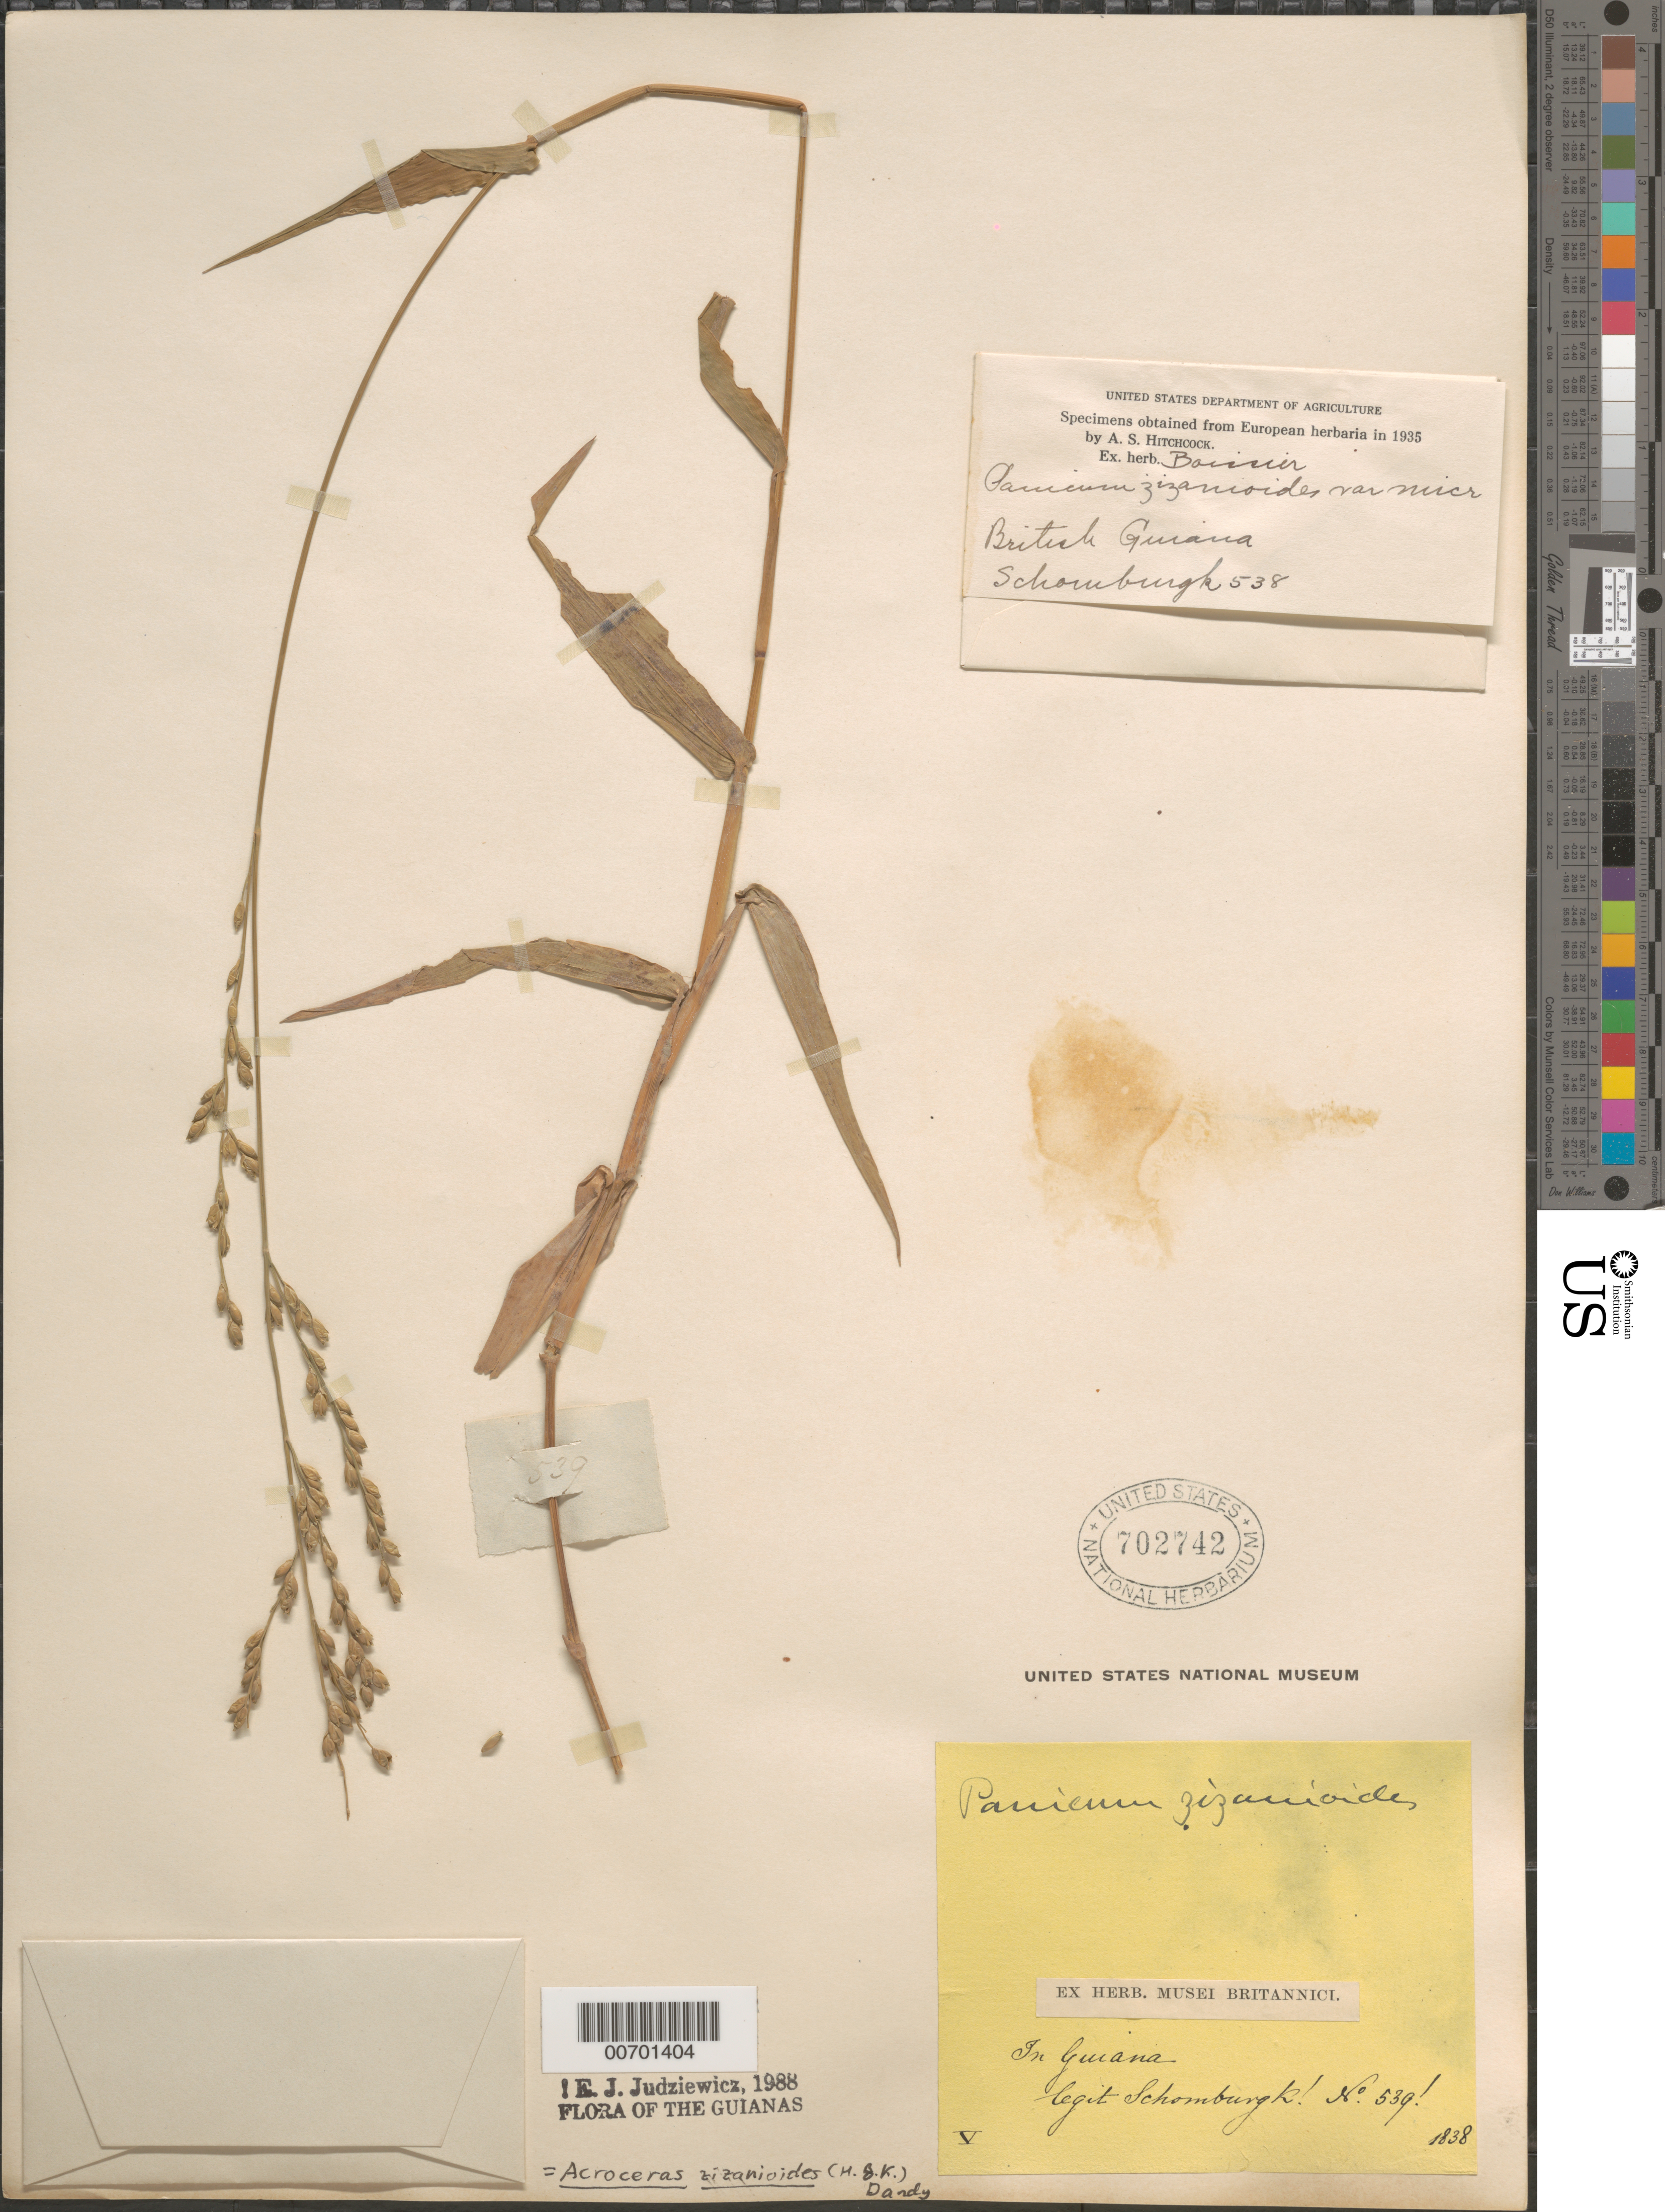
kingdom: Plantae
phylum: Tracheophyta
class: Liliopsida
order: Poales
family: Poaceae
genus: Acroceras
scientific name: Acroceras zizanioides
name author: (Kunth) Dandy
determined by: Judziewicz, E. J.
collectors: R. H. Schomburgk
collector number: I 539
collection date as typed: May 1838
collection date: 1838-05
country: Guyana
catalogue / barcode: US 702742